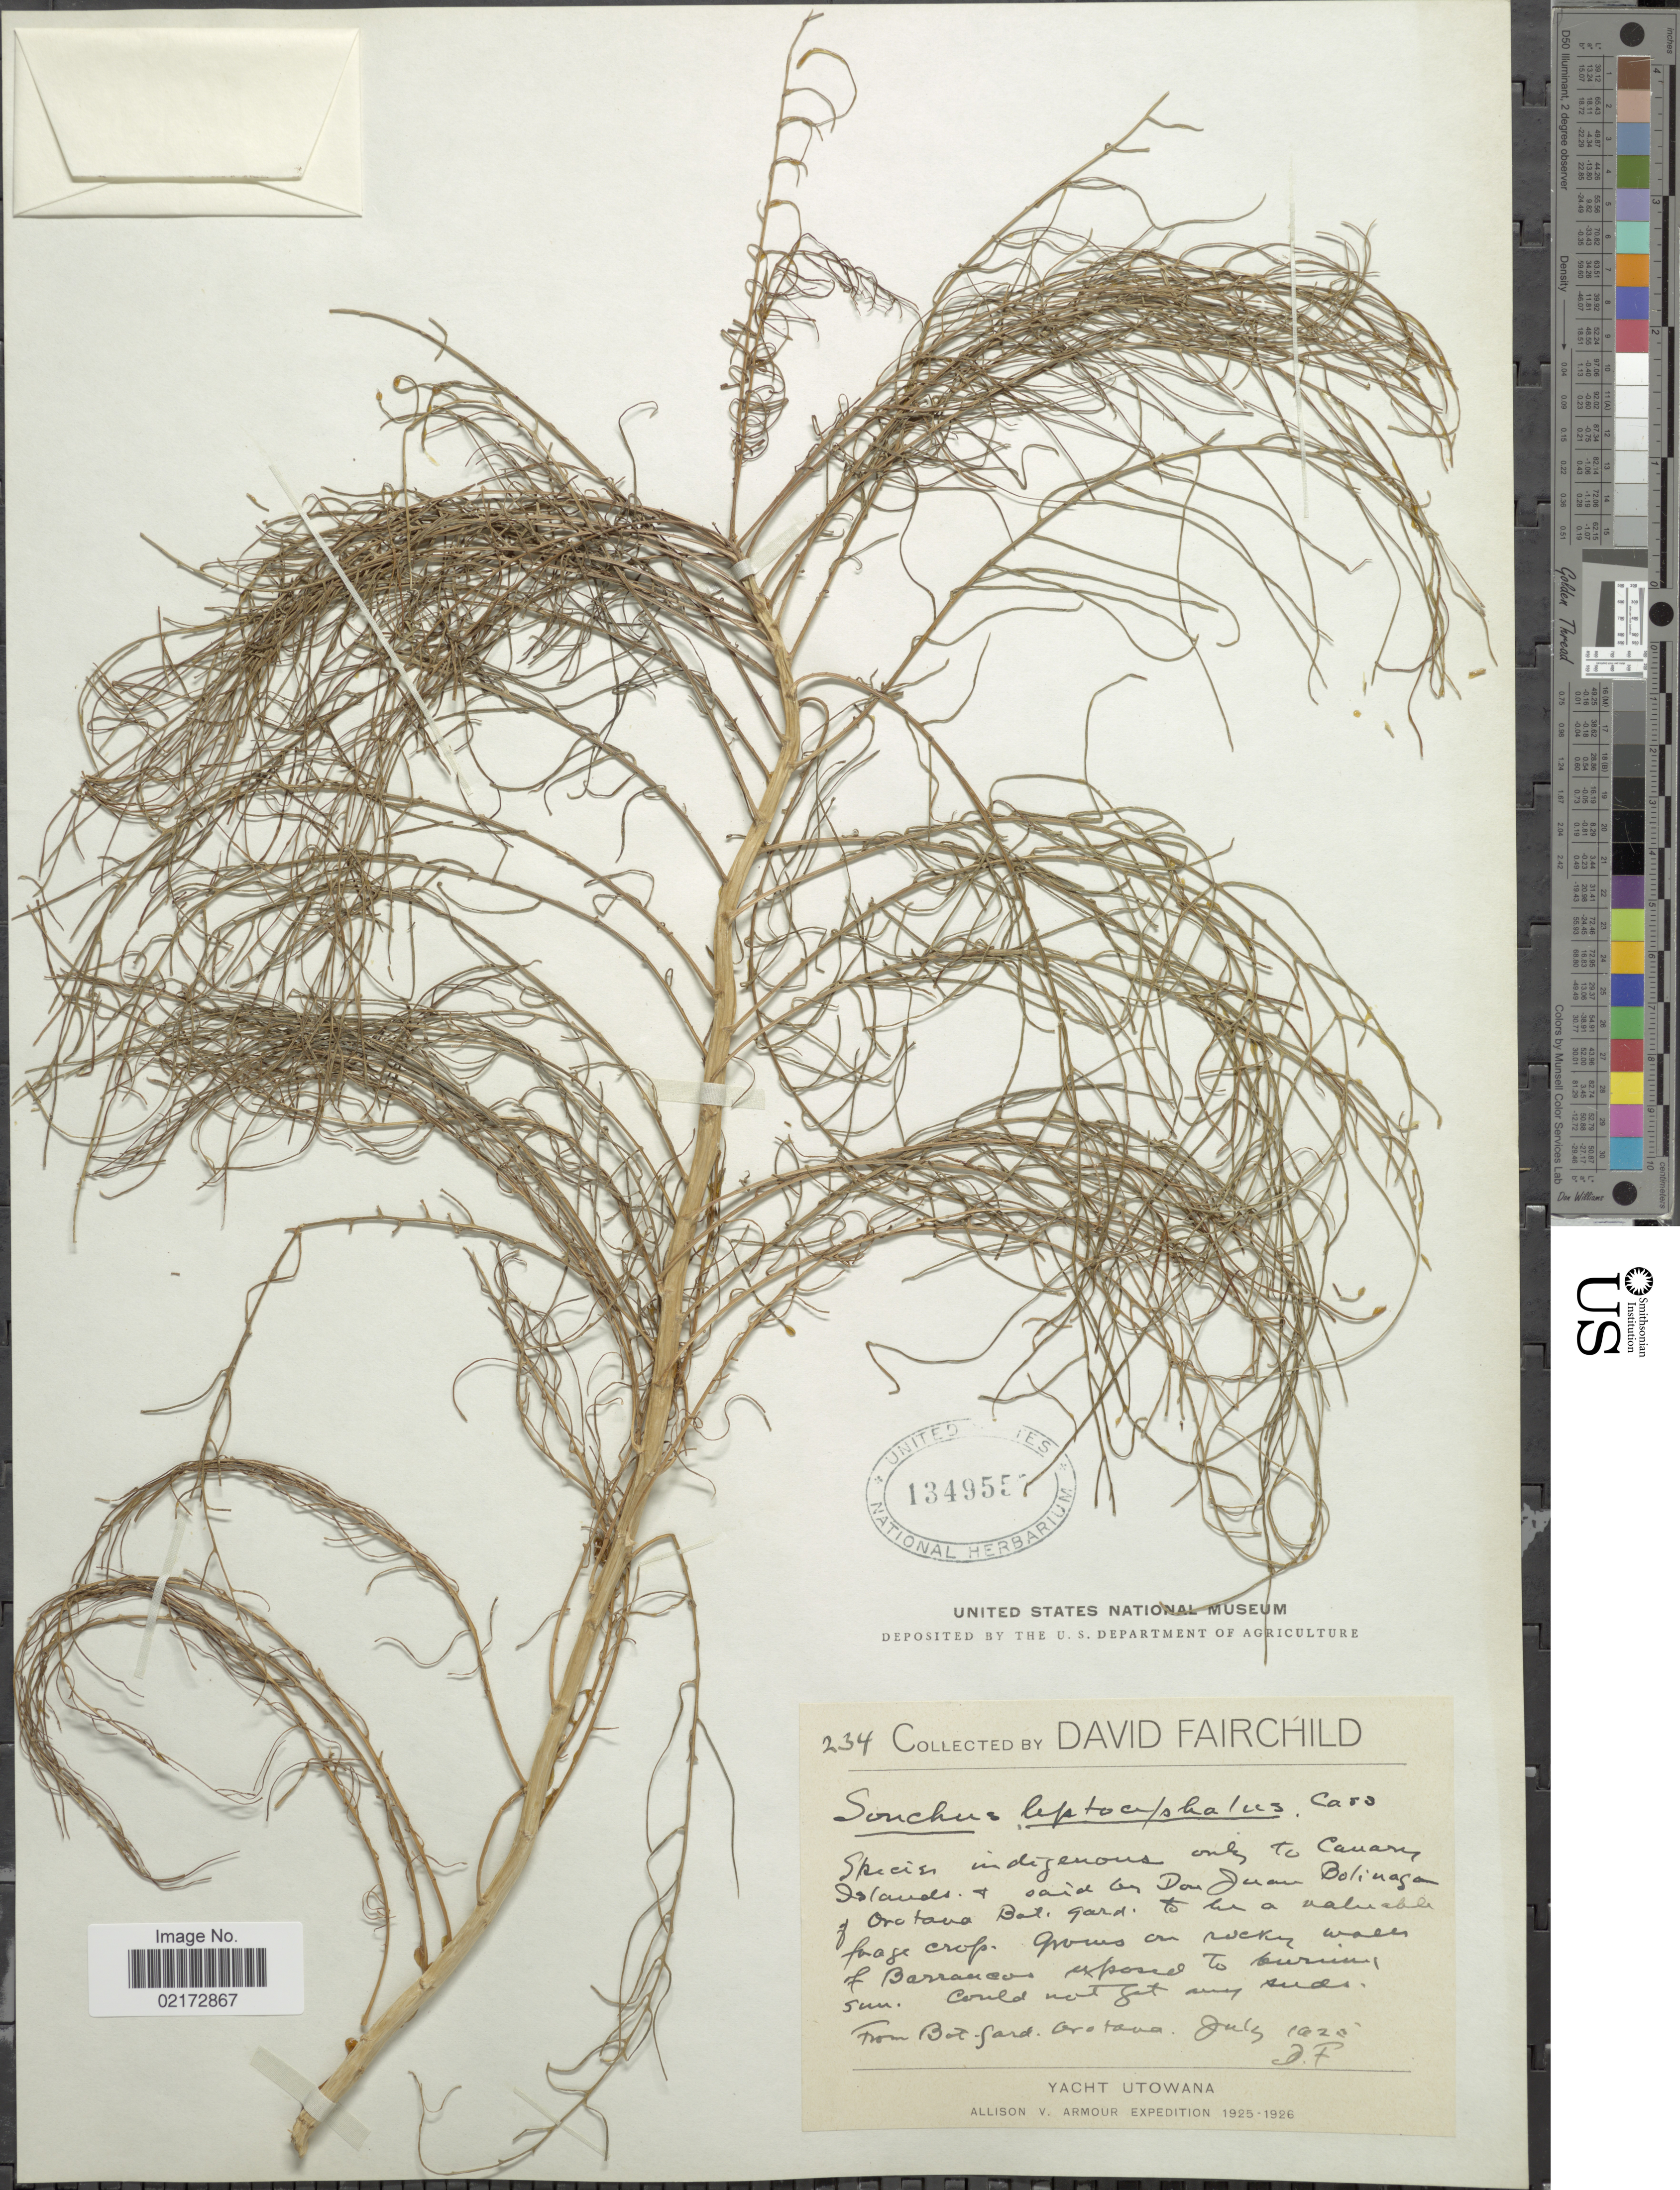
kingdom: Plantae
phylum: Tracheophyta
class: Magnoliopsida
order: Asterales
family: Asteraceae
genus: Sonchus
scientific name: Sonchus leptocephalus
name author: Cass.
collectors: D. Fairchild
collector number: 234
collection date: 1920-07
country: Spain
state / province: Canarias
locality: Canary Islands, Don Juan Bolinaga of Orotava Bot. Gard.